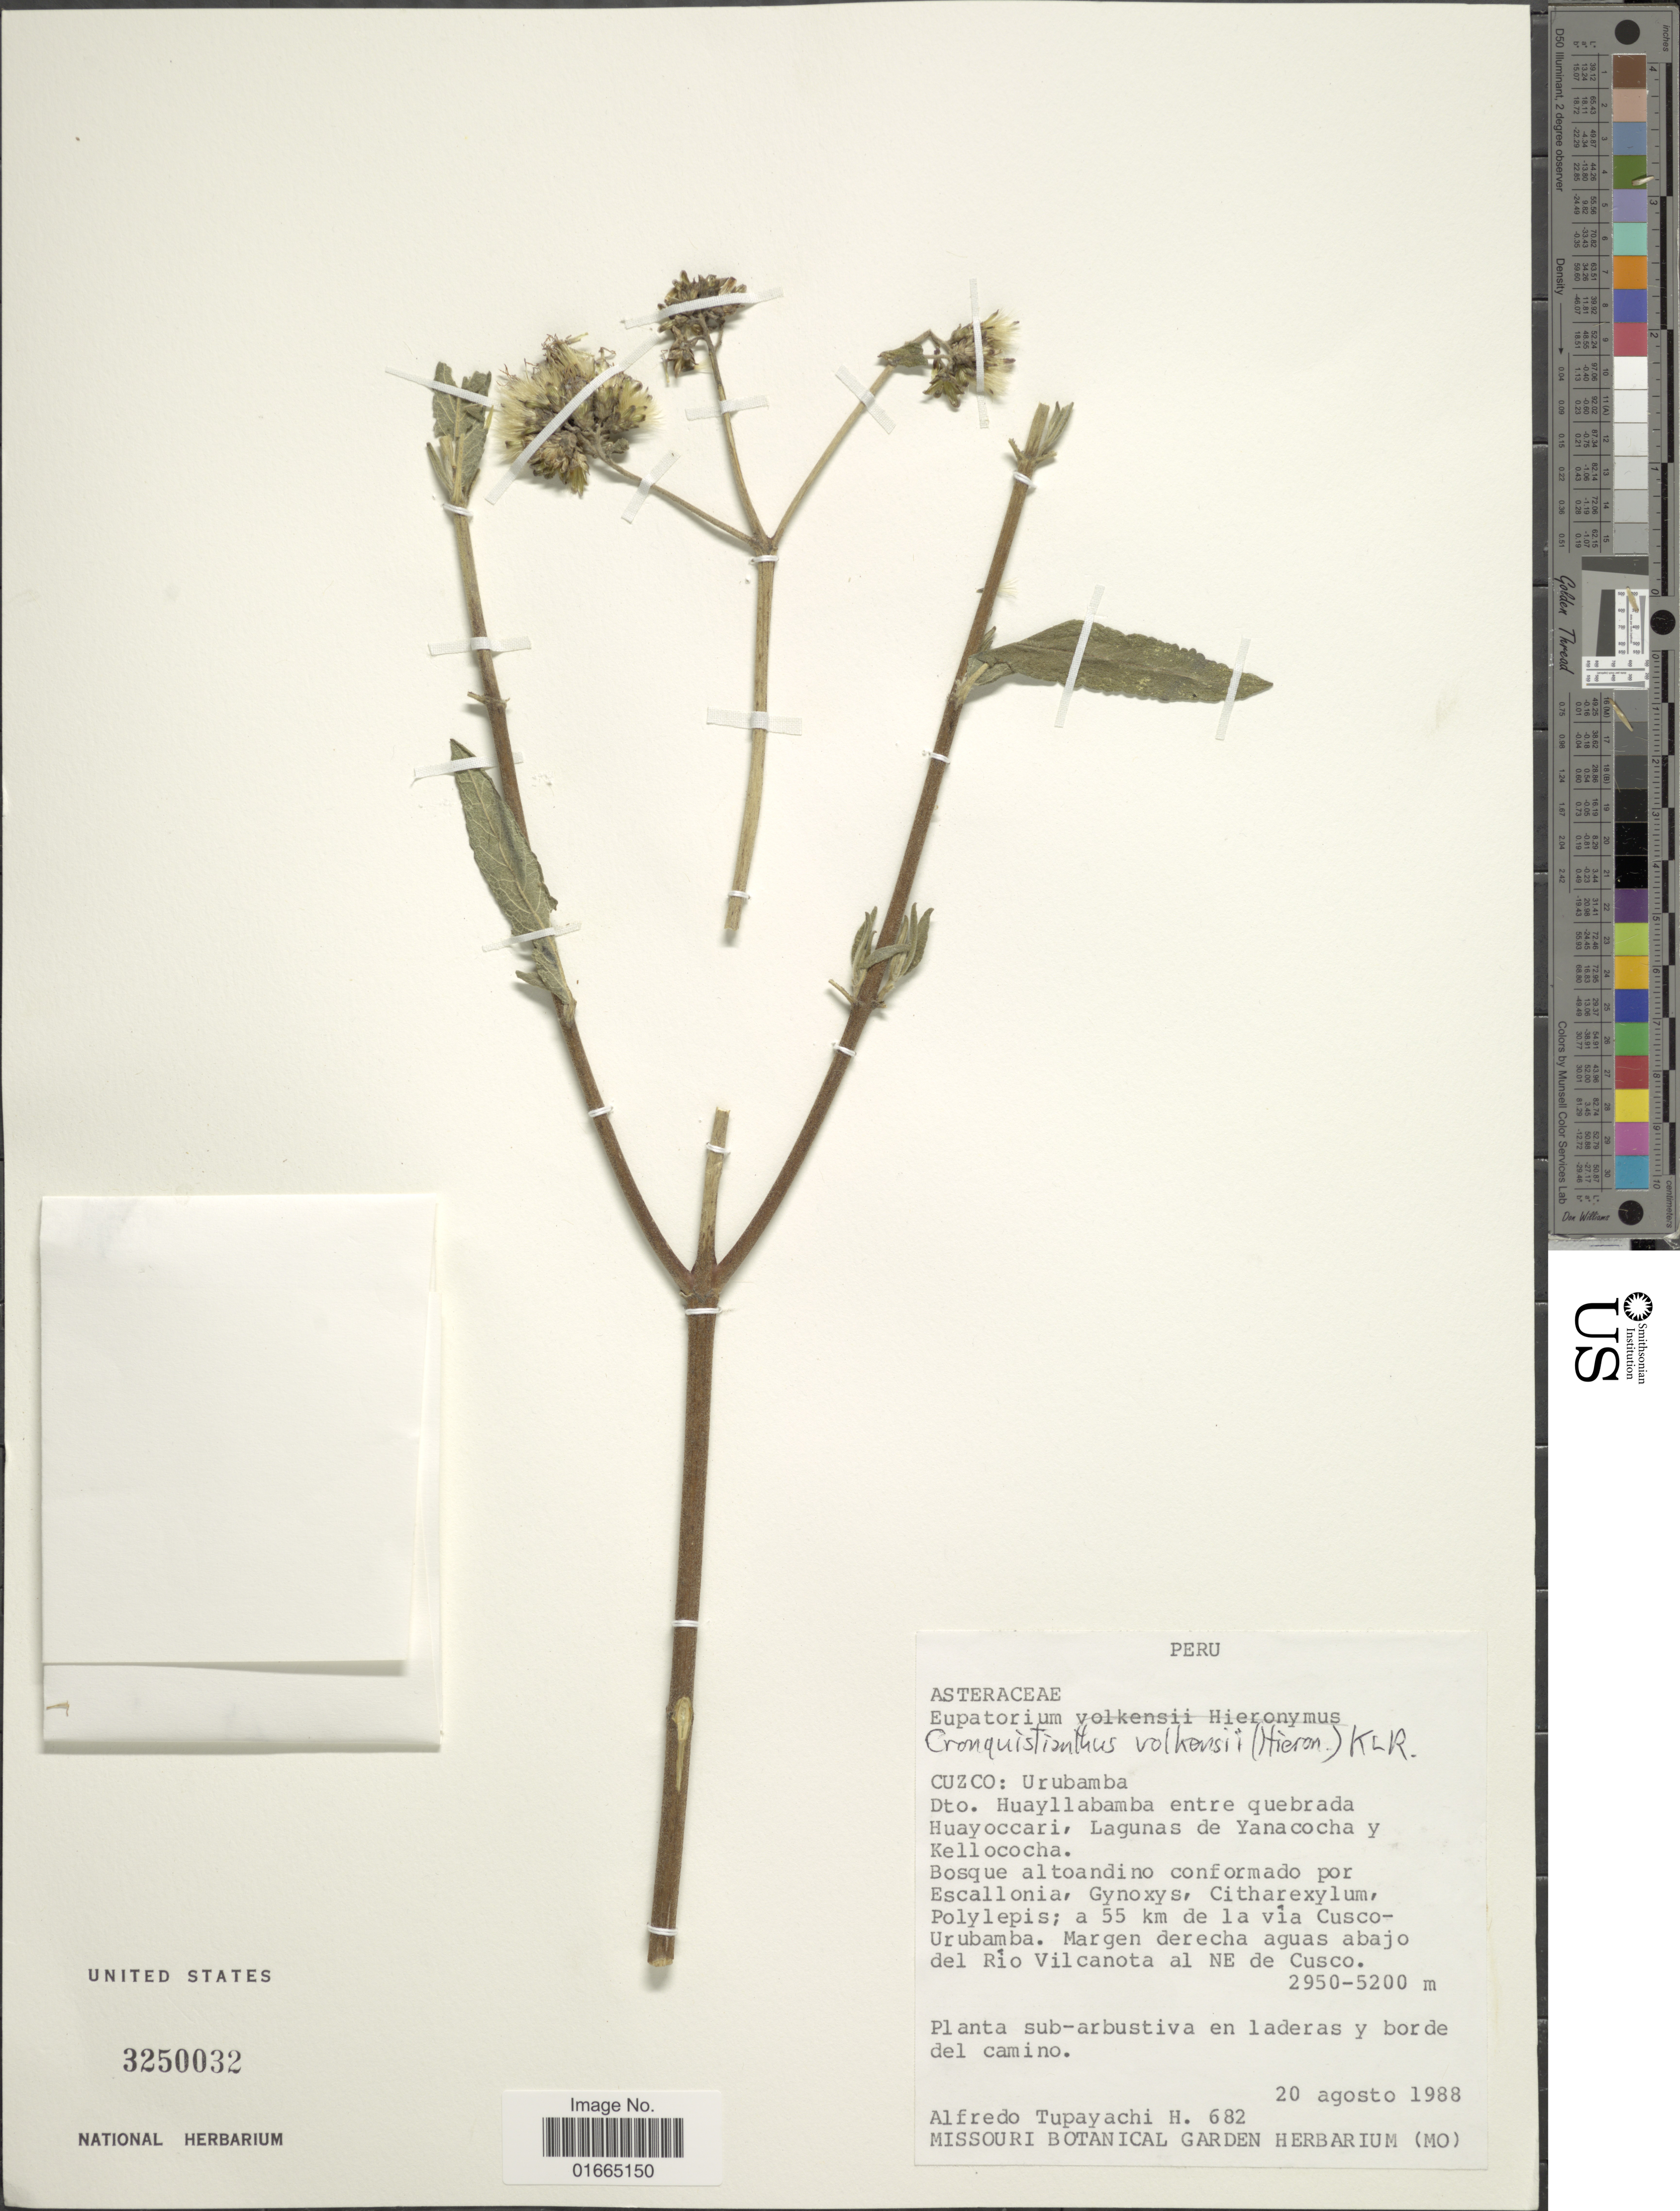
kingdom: Plantae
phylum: Tracheophyta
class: Magnoliopsida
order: Asterales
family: Asteraceae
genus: Cronquistianthus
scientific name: Cronquistianthus volkensii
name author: (Hieron.) R.M. King & H. Rob.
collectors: A. Tupayachi H.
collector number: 682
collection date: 1988-08-20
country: Peru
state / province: Cusco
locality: Cuzco: Urubamba. Dto. Huayllabamba entre quebrada Huayoccari, Lagunas de Yanacocha y Kellococha. Margen derecha aguas abajo del Rio Vilcanota al NE de Cusco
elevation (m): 2950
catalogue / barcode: US 3250032